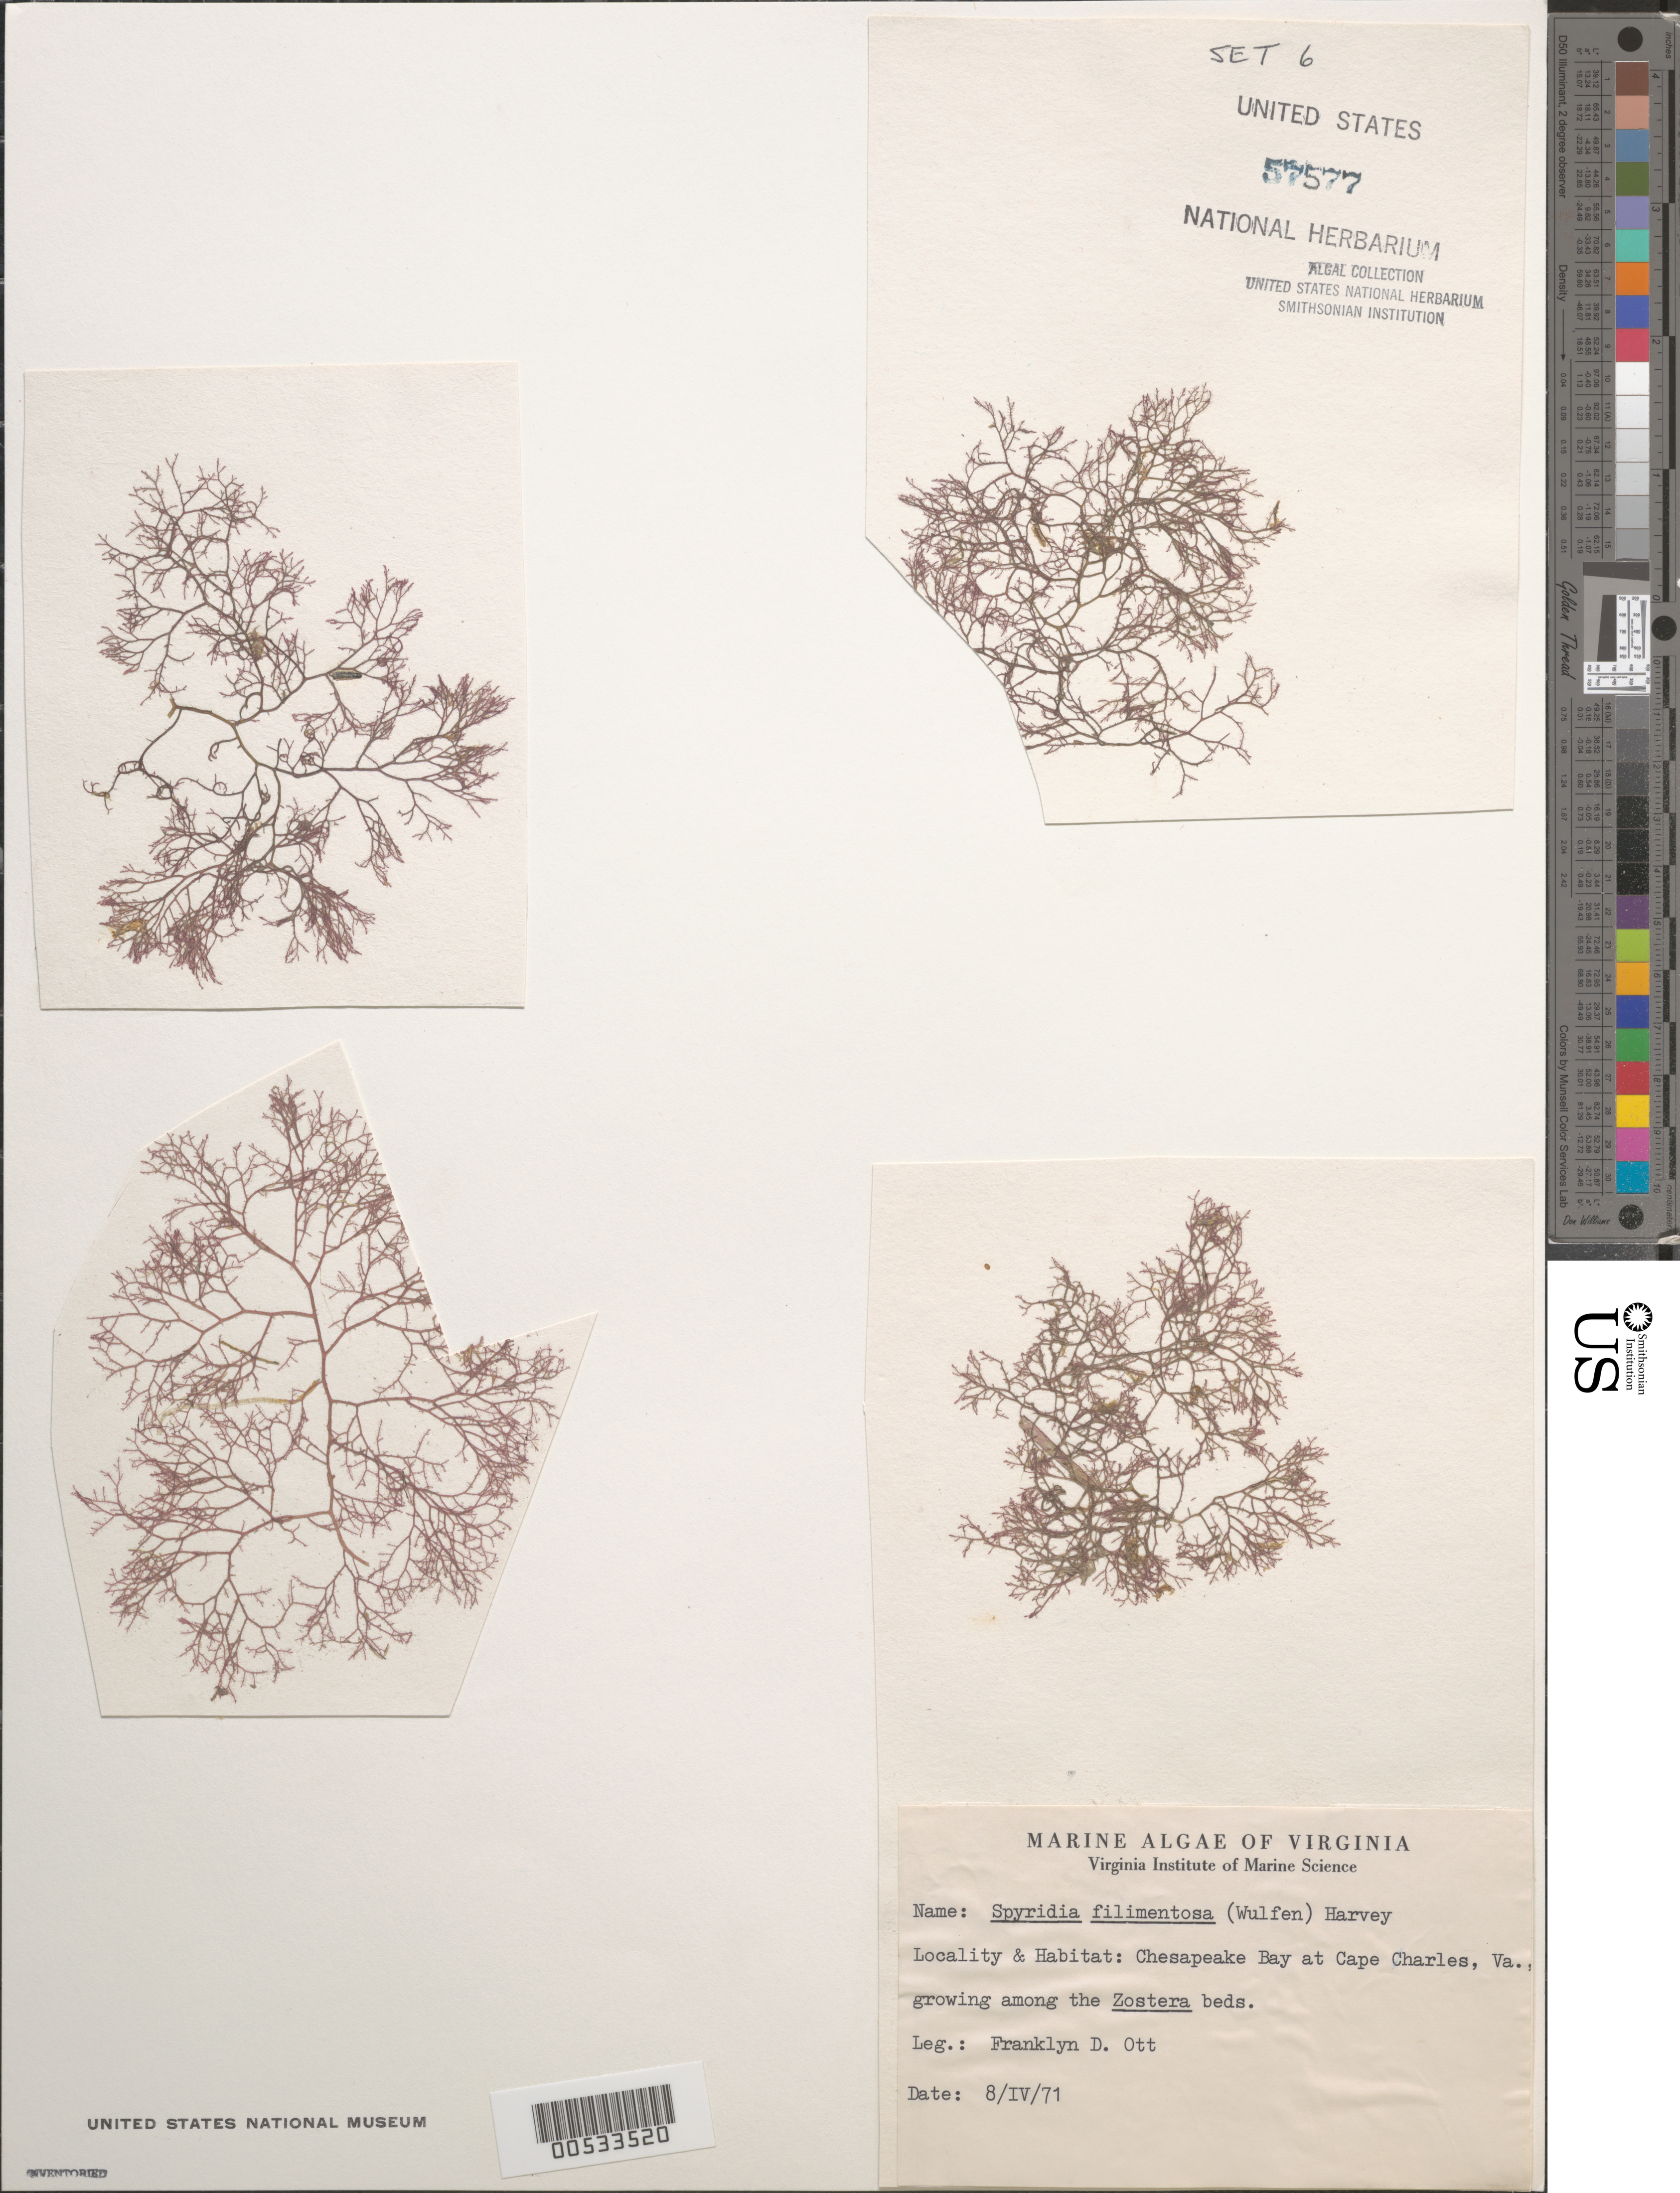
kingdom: Plantae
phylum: Rhodophyta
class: Florideophyceae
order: Ceramiales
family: Spyridiaceae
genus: Spyridia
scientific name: Spyridia filamentosa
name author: (Wulfen) Harv.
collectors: F. Ott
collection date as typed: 08 Apr 1971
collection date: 1971-04-08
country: United States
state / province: Virginia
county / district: Northampton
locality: Chesapeake Bay, Cape Charles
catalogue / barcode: US 57577